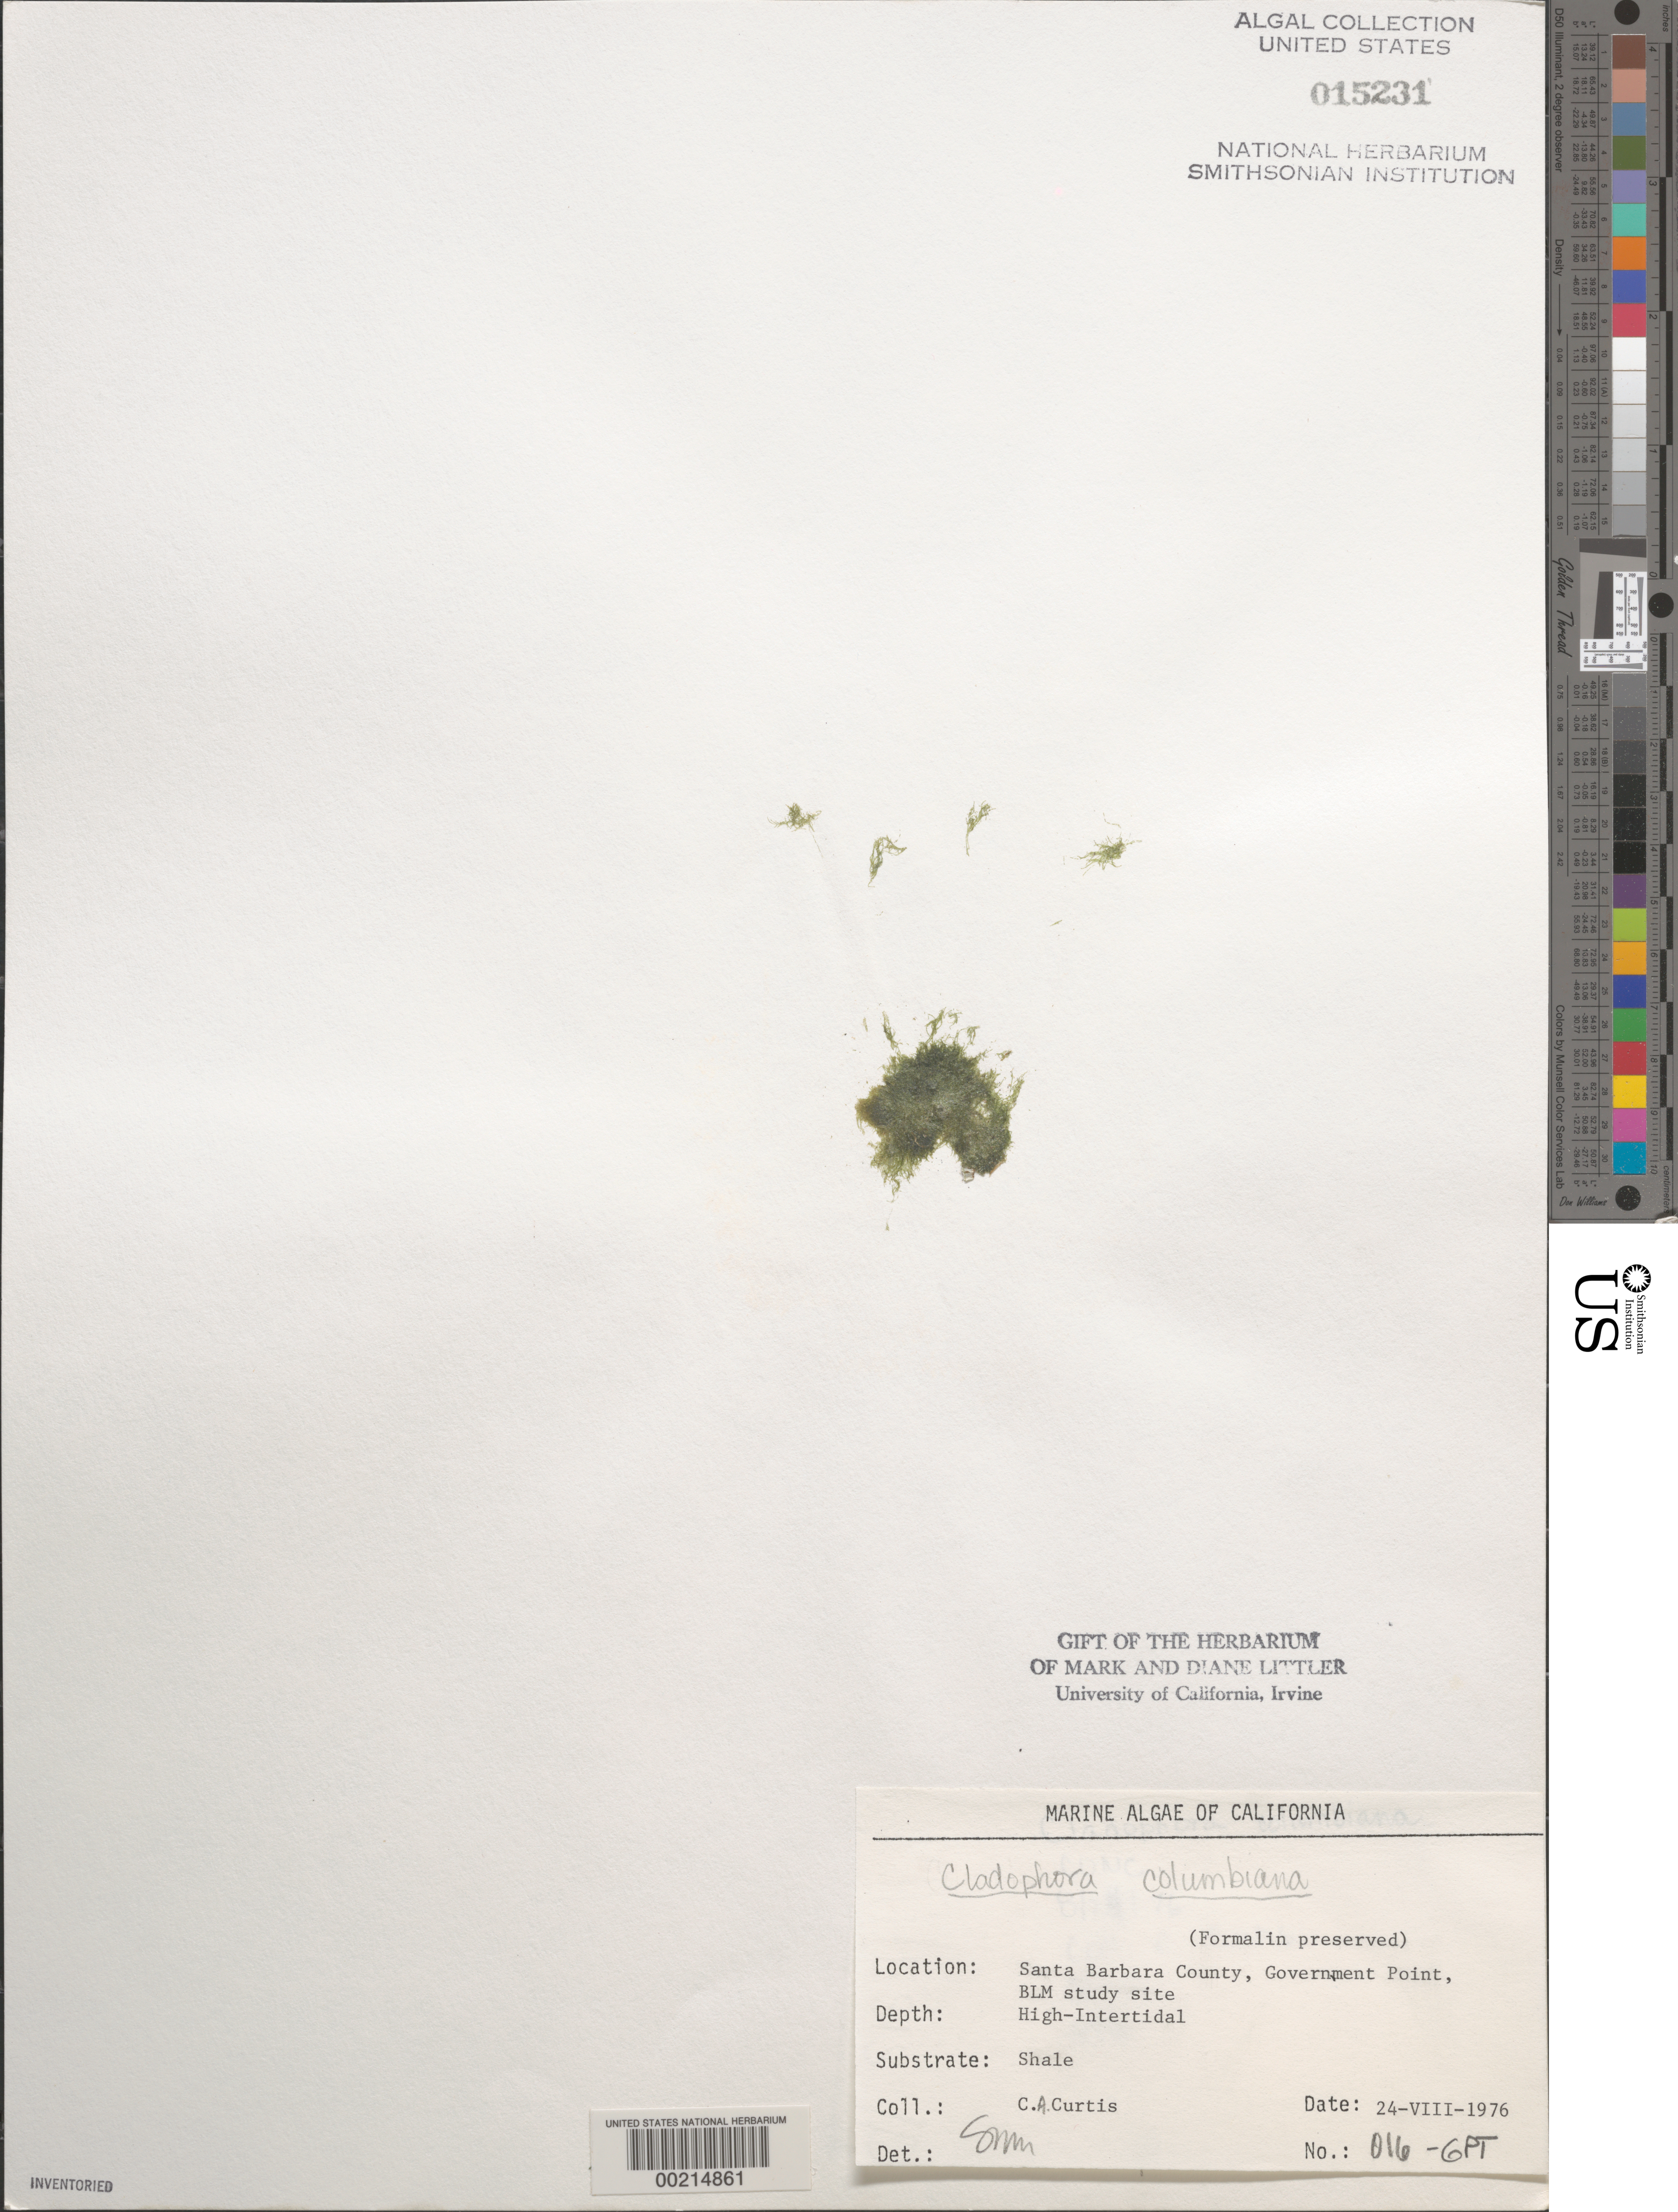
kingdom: Plantae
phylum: Chlorophyta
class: Ulvophyceae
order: Cladophorales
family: Cladophoraceae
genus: Cladophora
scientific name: Cladophora columbiana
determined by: Murray, S. N.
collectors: C. Curtis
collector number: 016-gpt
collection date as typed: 24 Aug 1976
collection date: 1976-08-24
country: United States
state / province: California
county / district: Santa Barbara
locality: Government Point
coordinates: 34 26'31"N, 120 24'06"W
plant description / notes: BLM-SOCALBIGHT Rocky Intertidal Survey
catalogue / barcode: US 15231